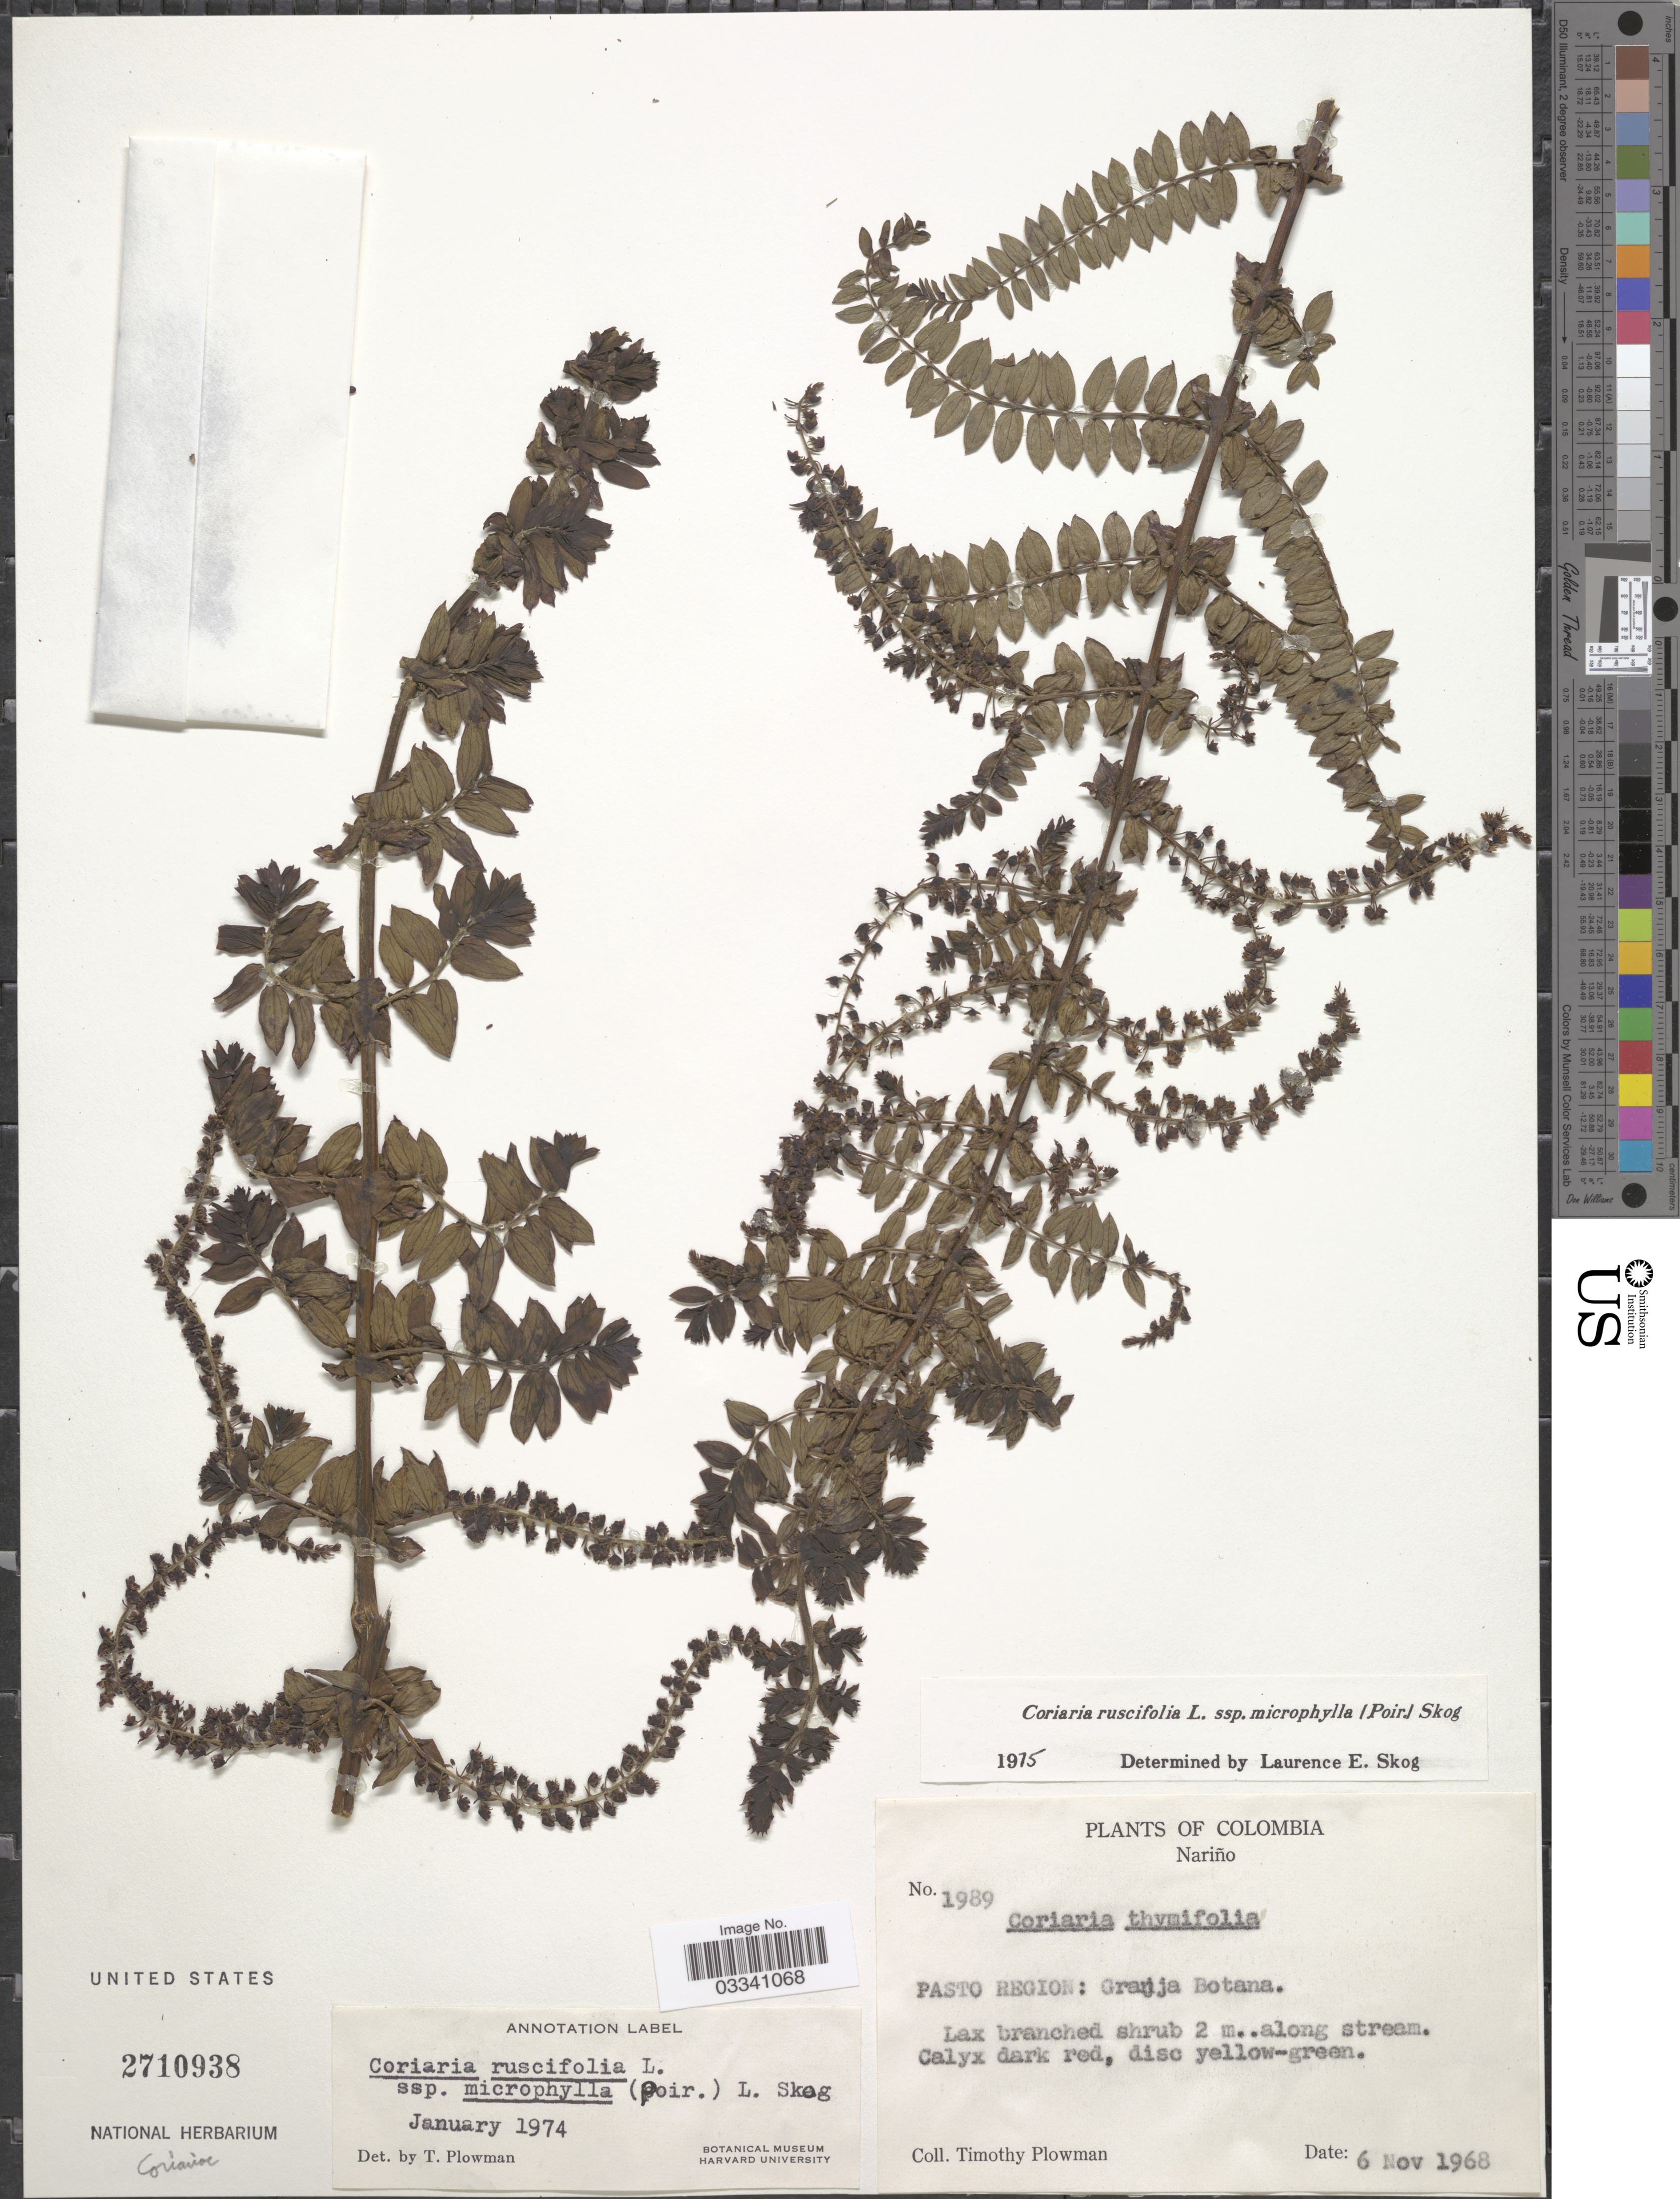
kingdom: Plantae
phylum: Tracheophyta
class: Magnoliopsida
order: Cucurbitales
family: Coriariaceae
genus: Coriaria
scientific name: Coriaria ruscifolia subsp. microphylla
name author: (Poir.) L.E. Skog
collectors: T. Plowman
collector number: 1989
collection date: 1968-11-06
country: Colombia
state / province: Nariño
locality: Pasto Region: Granja Botana.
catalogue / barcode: US 2710938